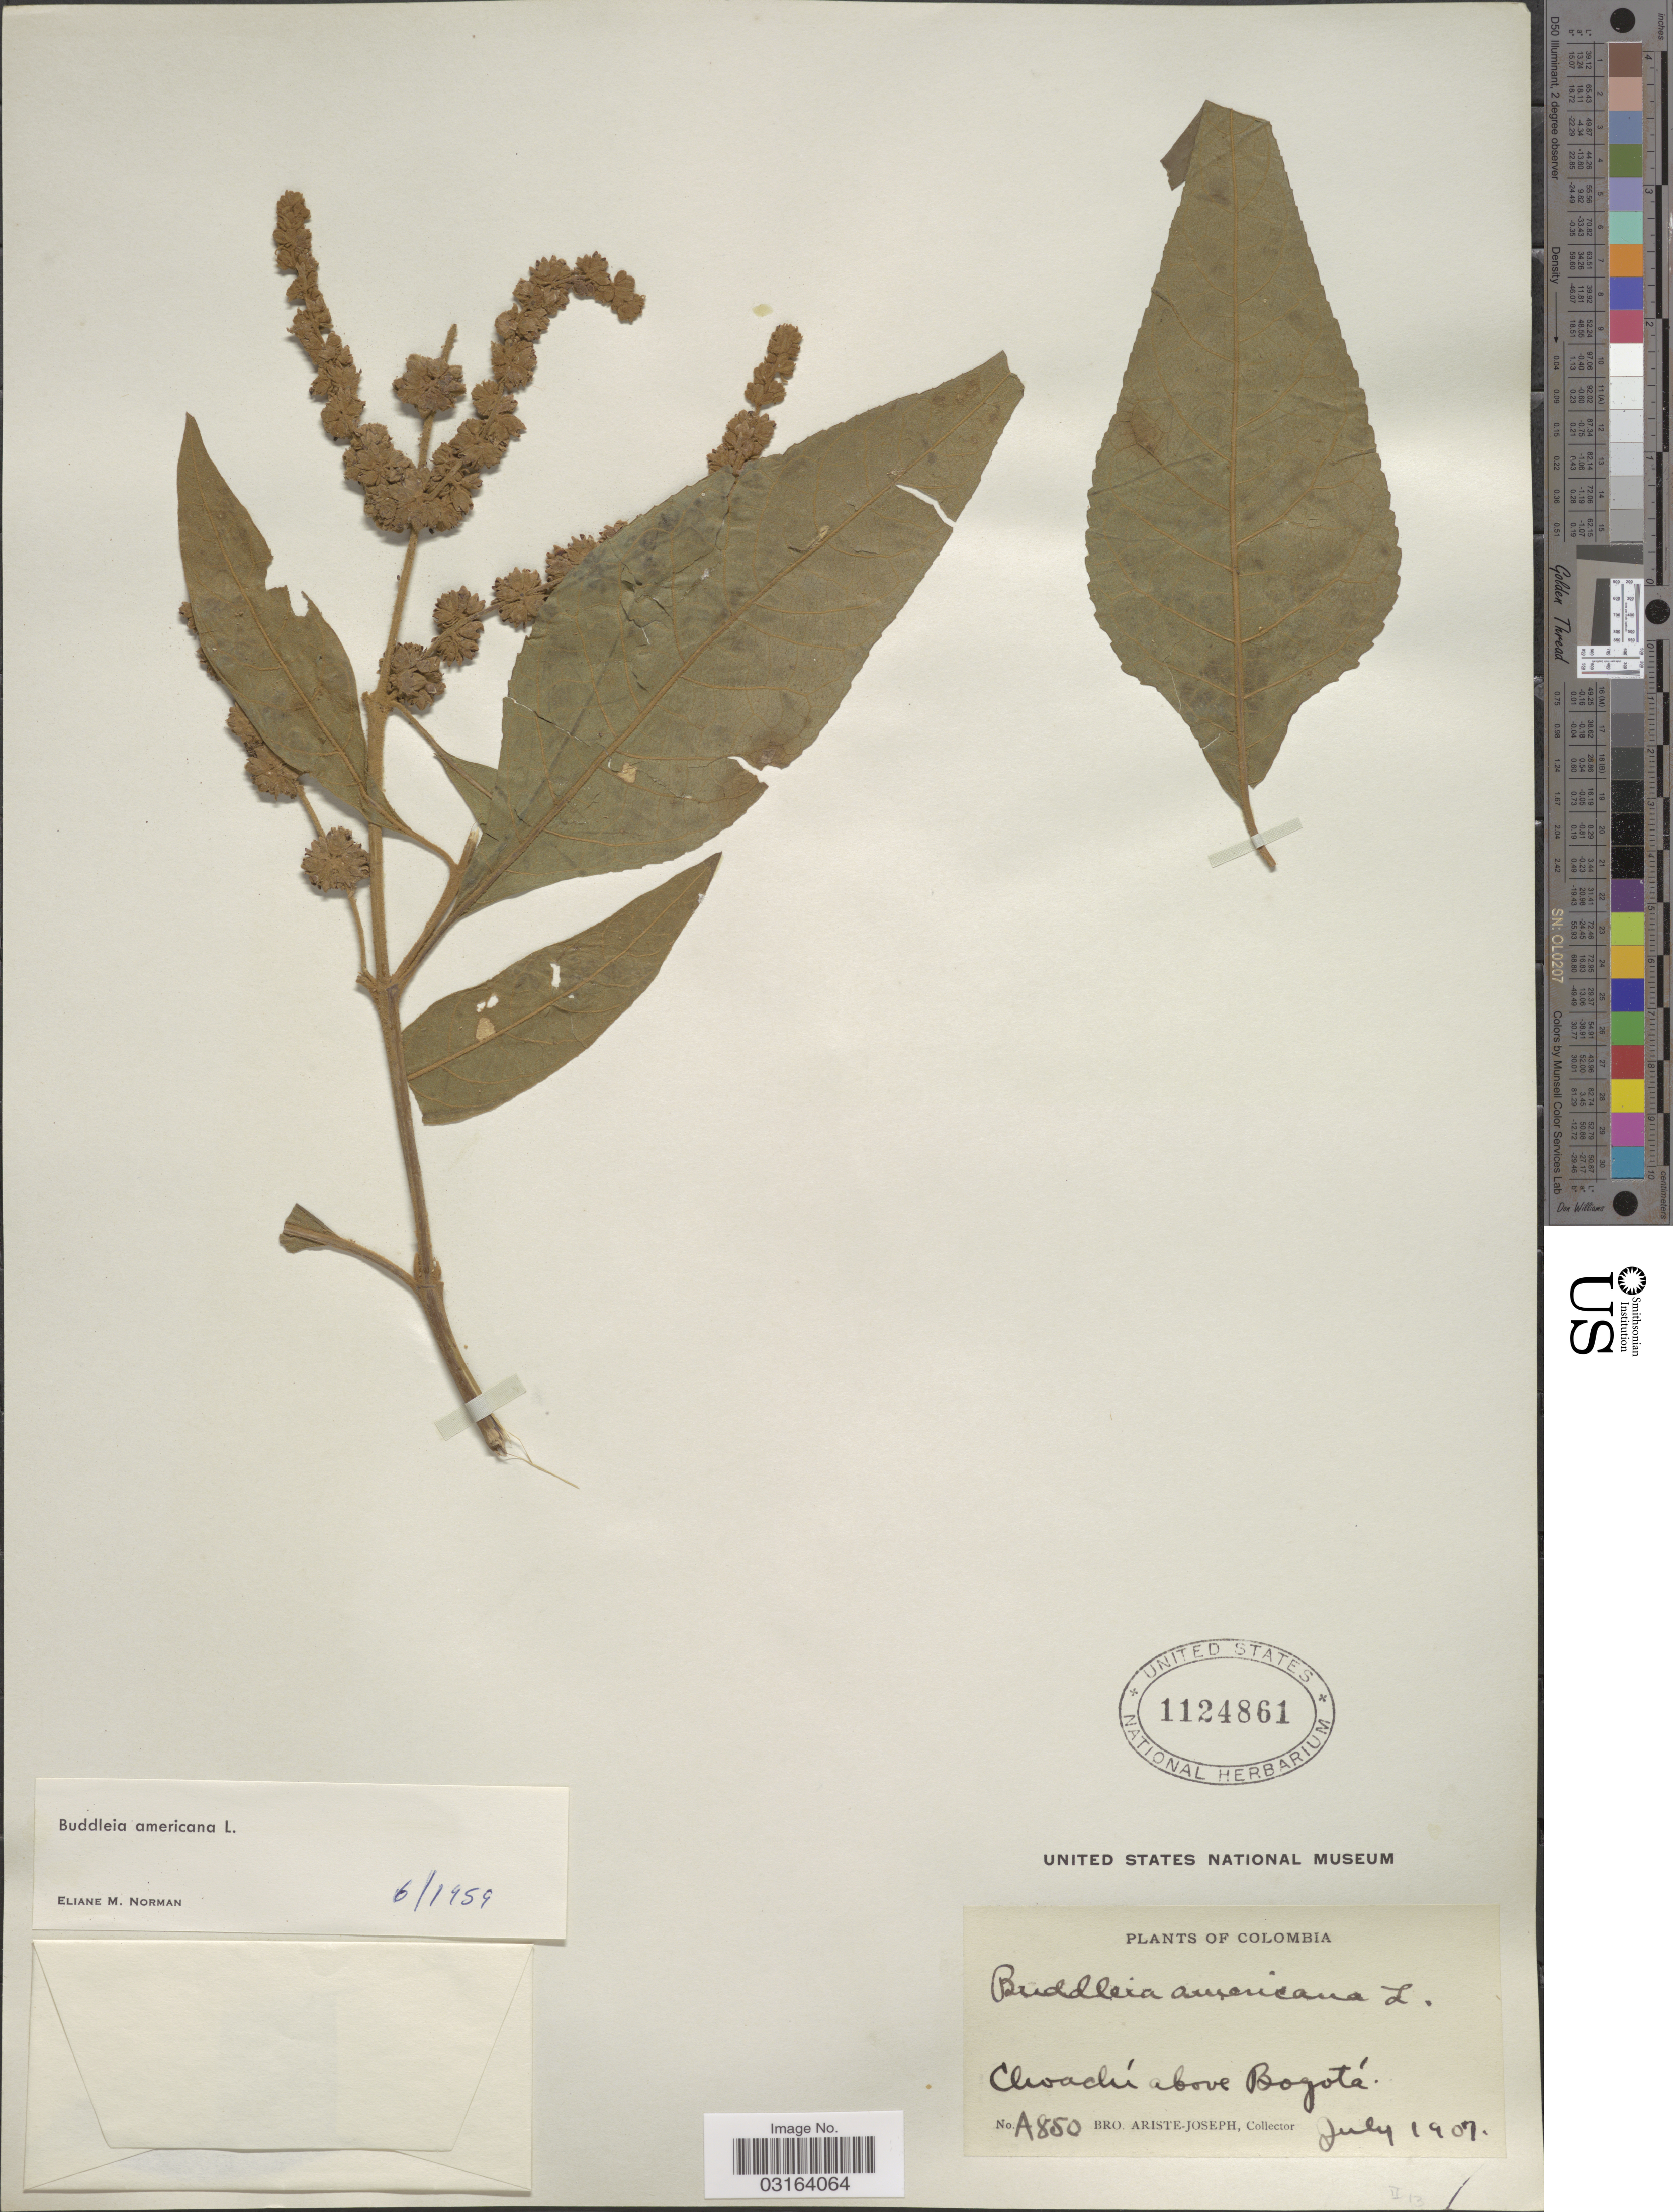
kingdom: Plantae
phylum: Tracheophyta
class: Magnoliopsida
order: Lamiales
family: Scrophulariaceae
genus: Buddleja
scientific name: Buddleja americana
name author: L.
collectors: Bro. Ariste-Joseph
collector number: A850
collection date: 1907-07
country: Colombia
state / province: Bogota D.C.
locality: Choachí above Bogotá.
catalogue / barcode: US 1124861